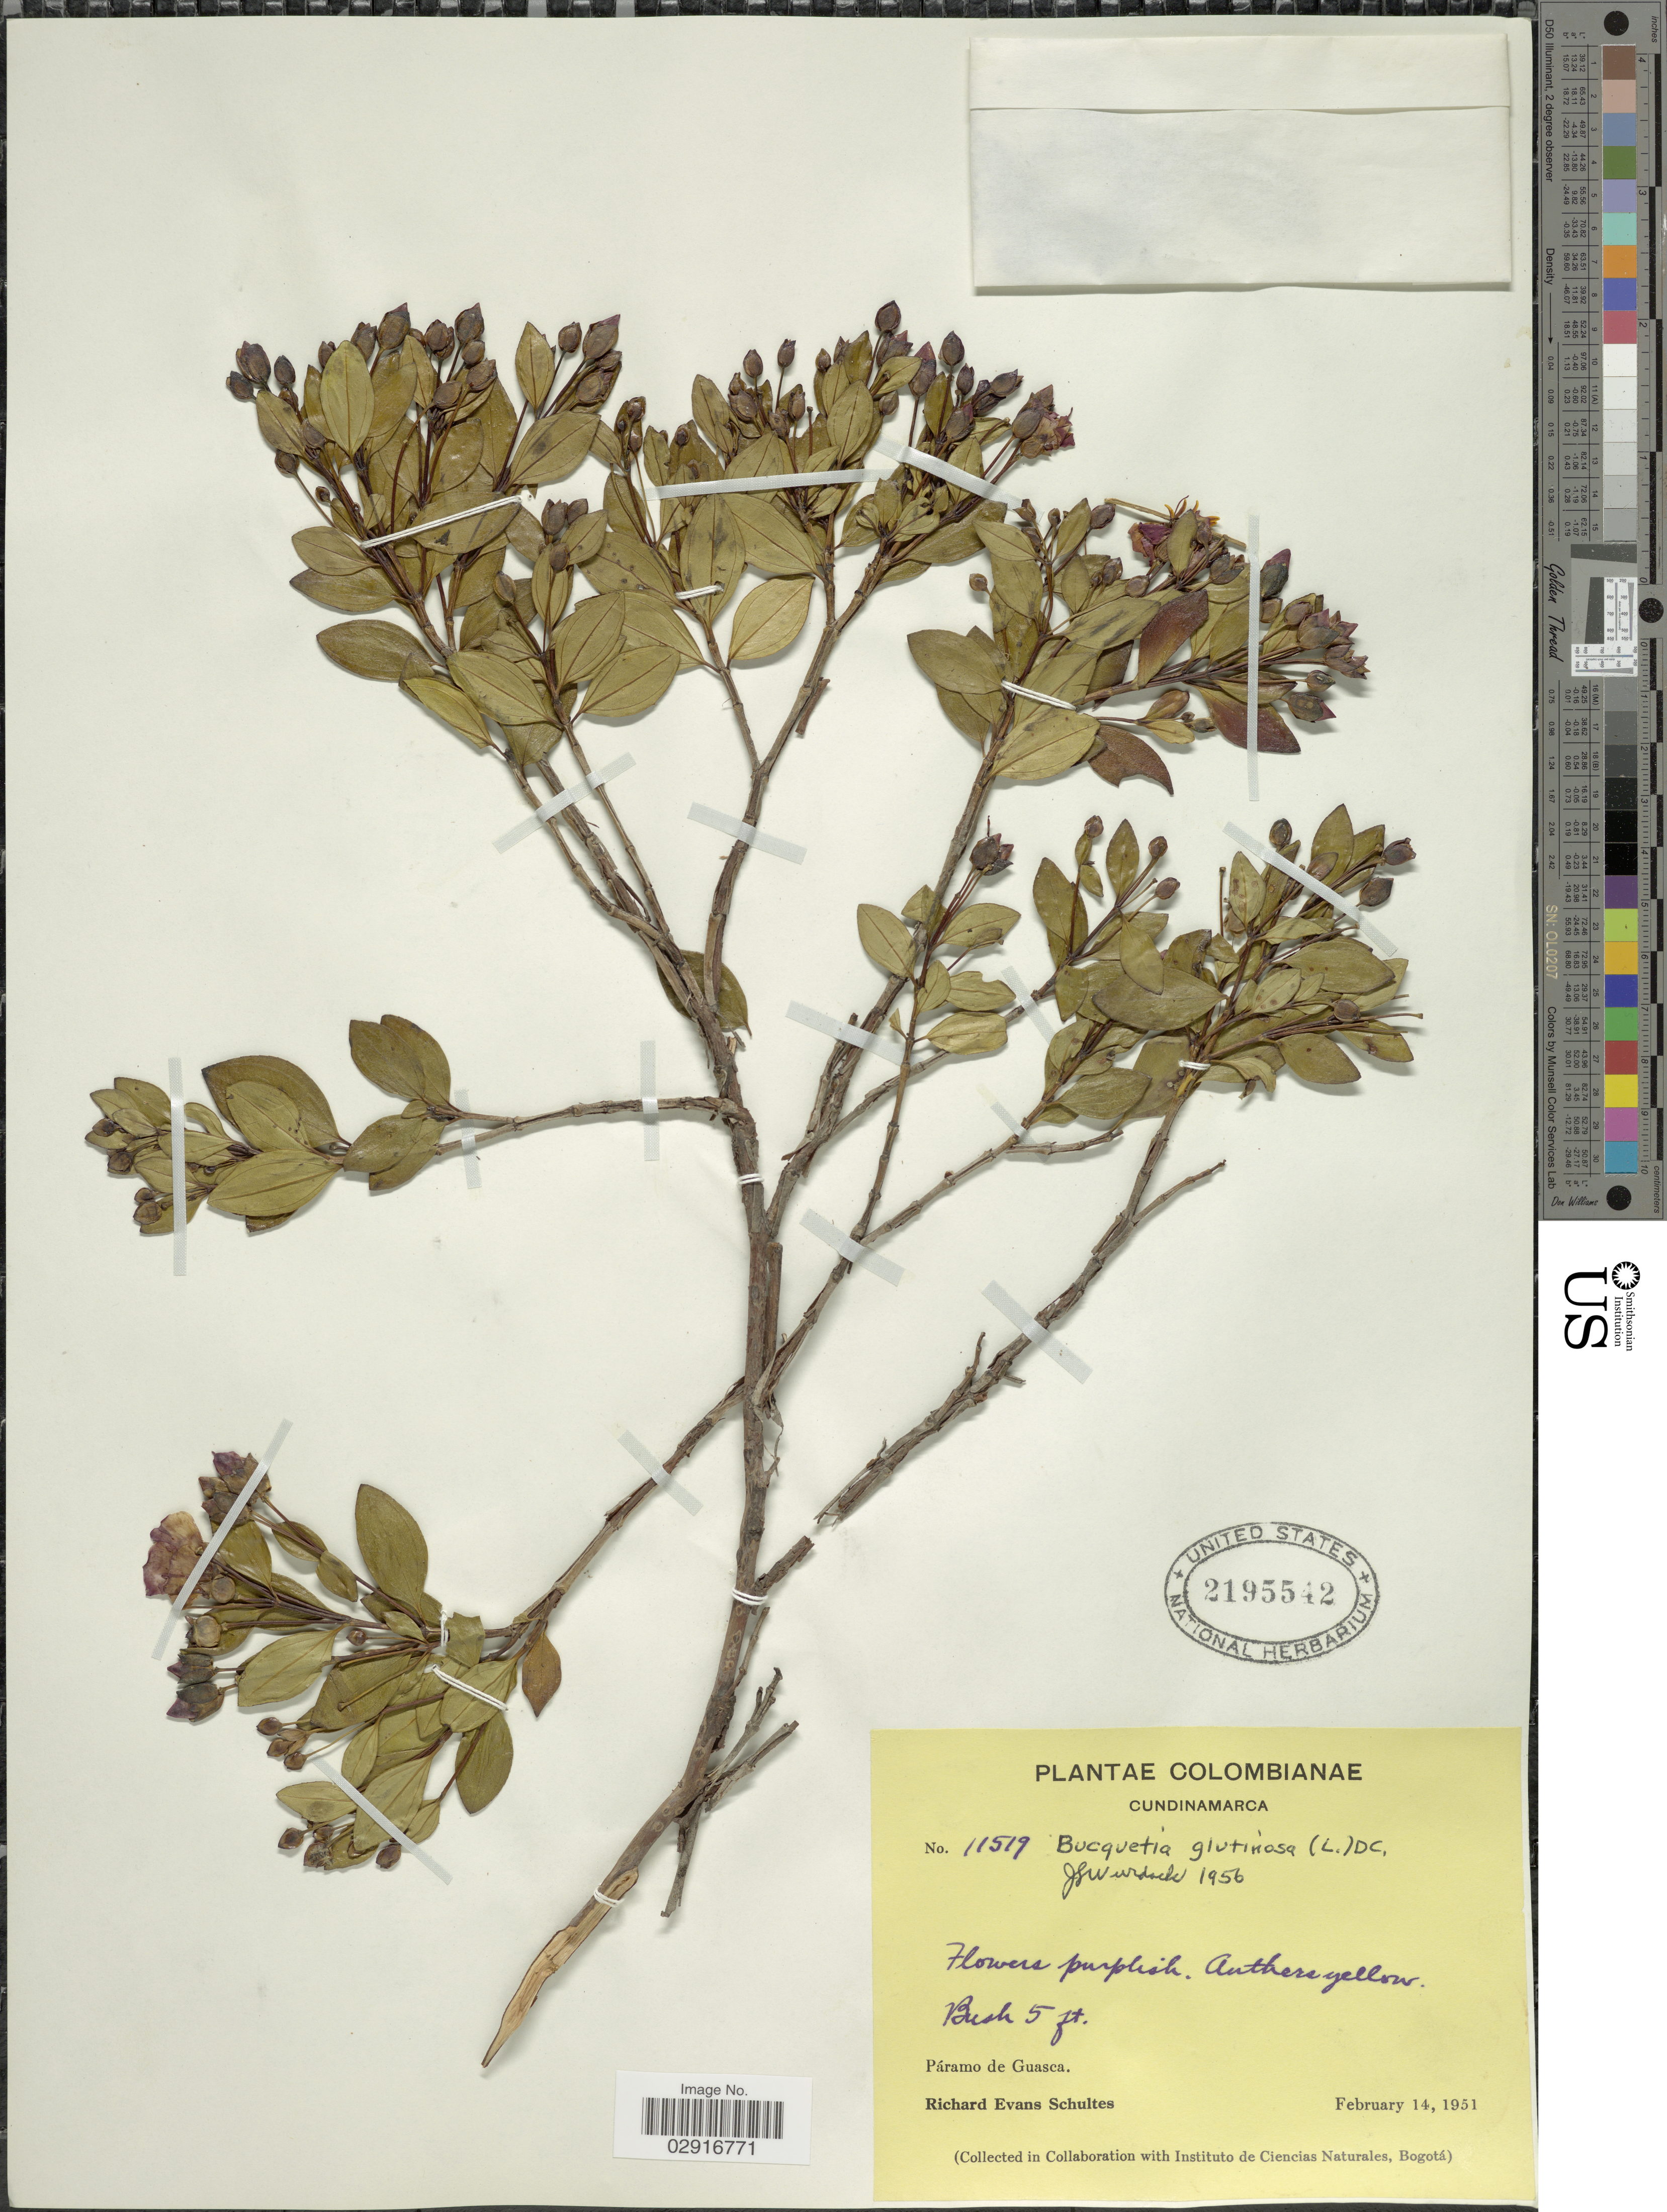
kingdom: Plantae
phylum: Tracheophyta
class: Magnoliopsida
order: Myrtales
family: Melastomataceae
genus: Bucquetia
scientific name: Bucquetia glutinosa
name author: DC.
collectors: R. E. Schultes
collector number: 11519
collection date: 1951-02-14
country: Colombia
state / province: Cundinamarca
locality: Páramo de Guasca.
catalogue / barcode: US 2195542